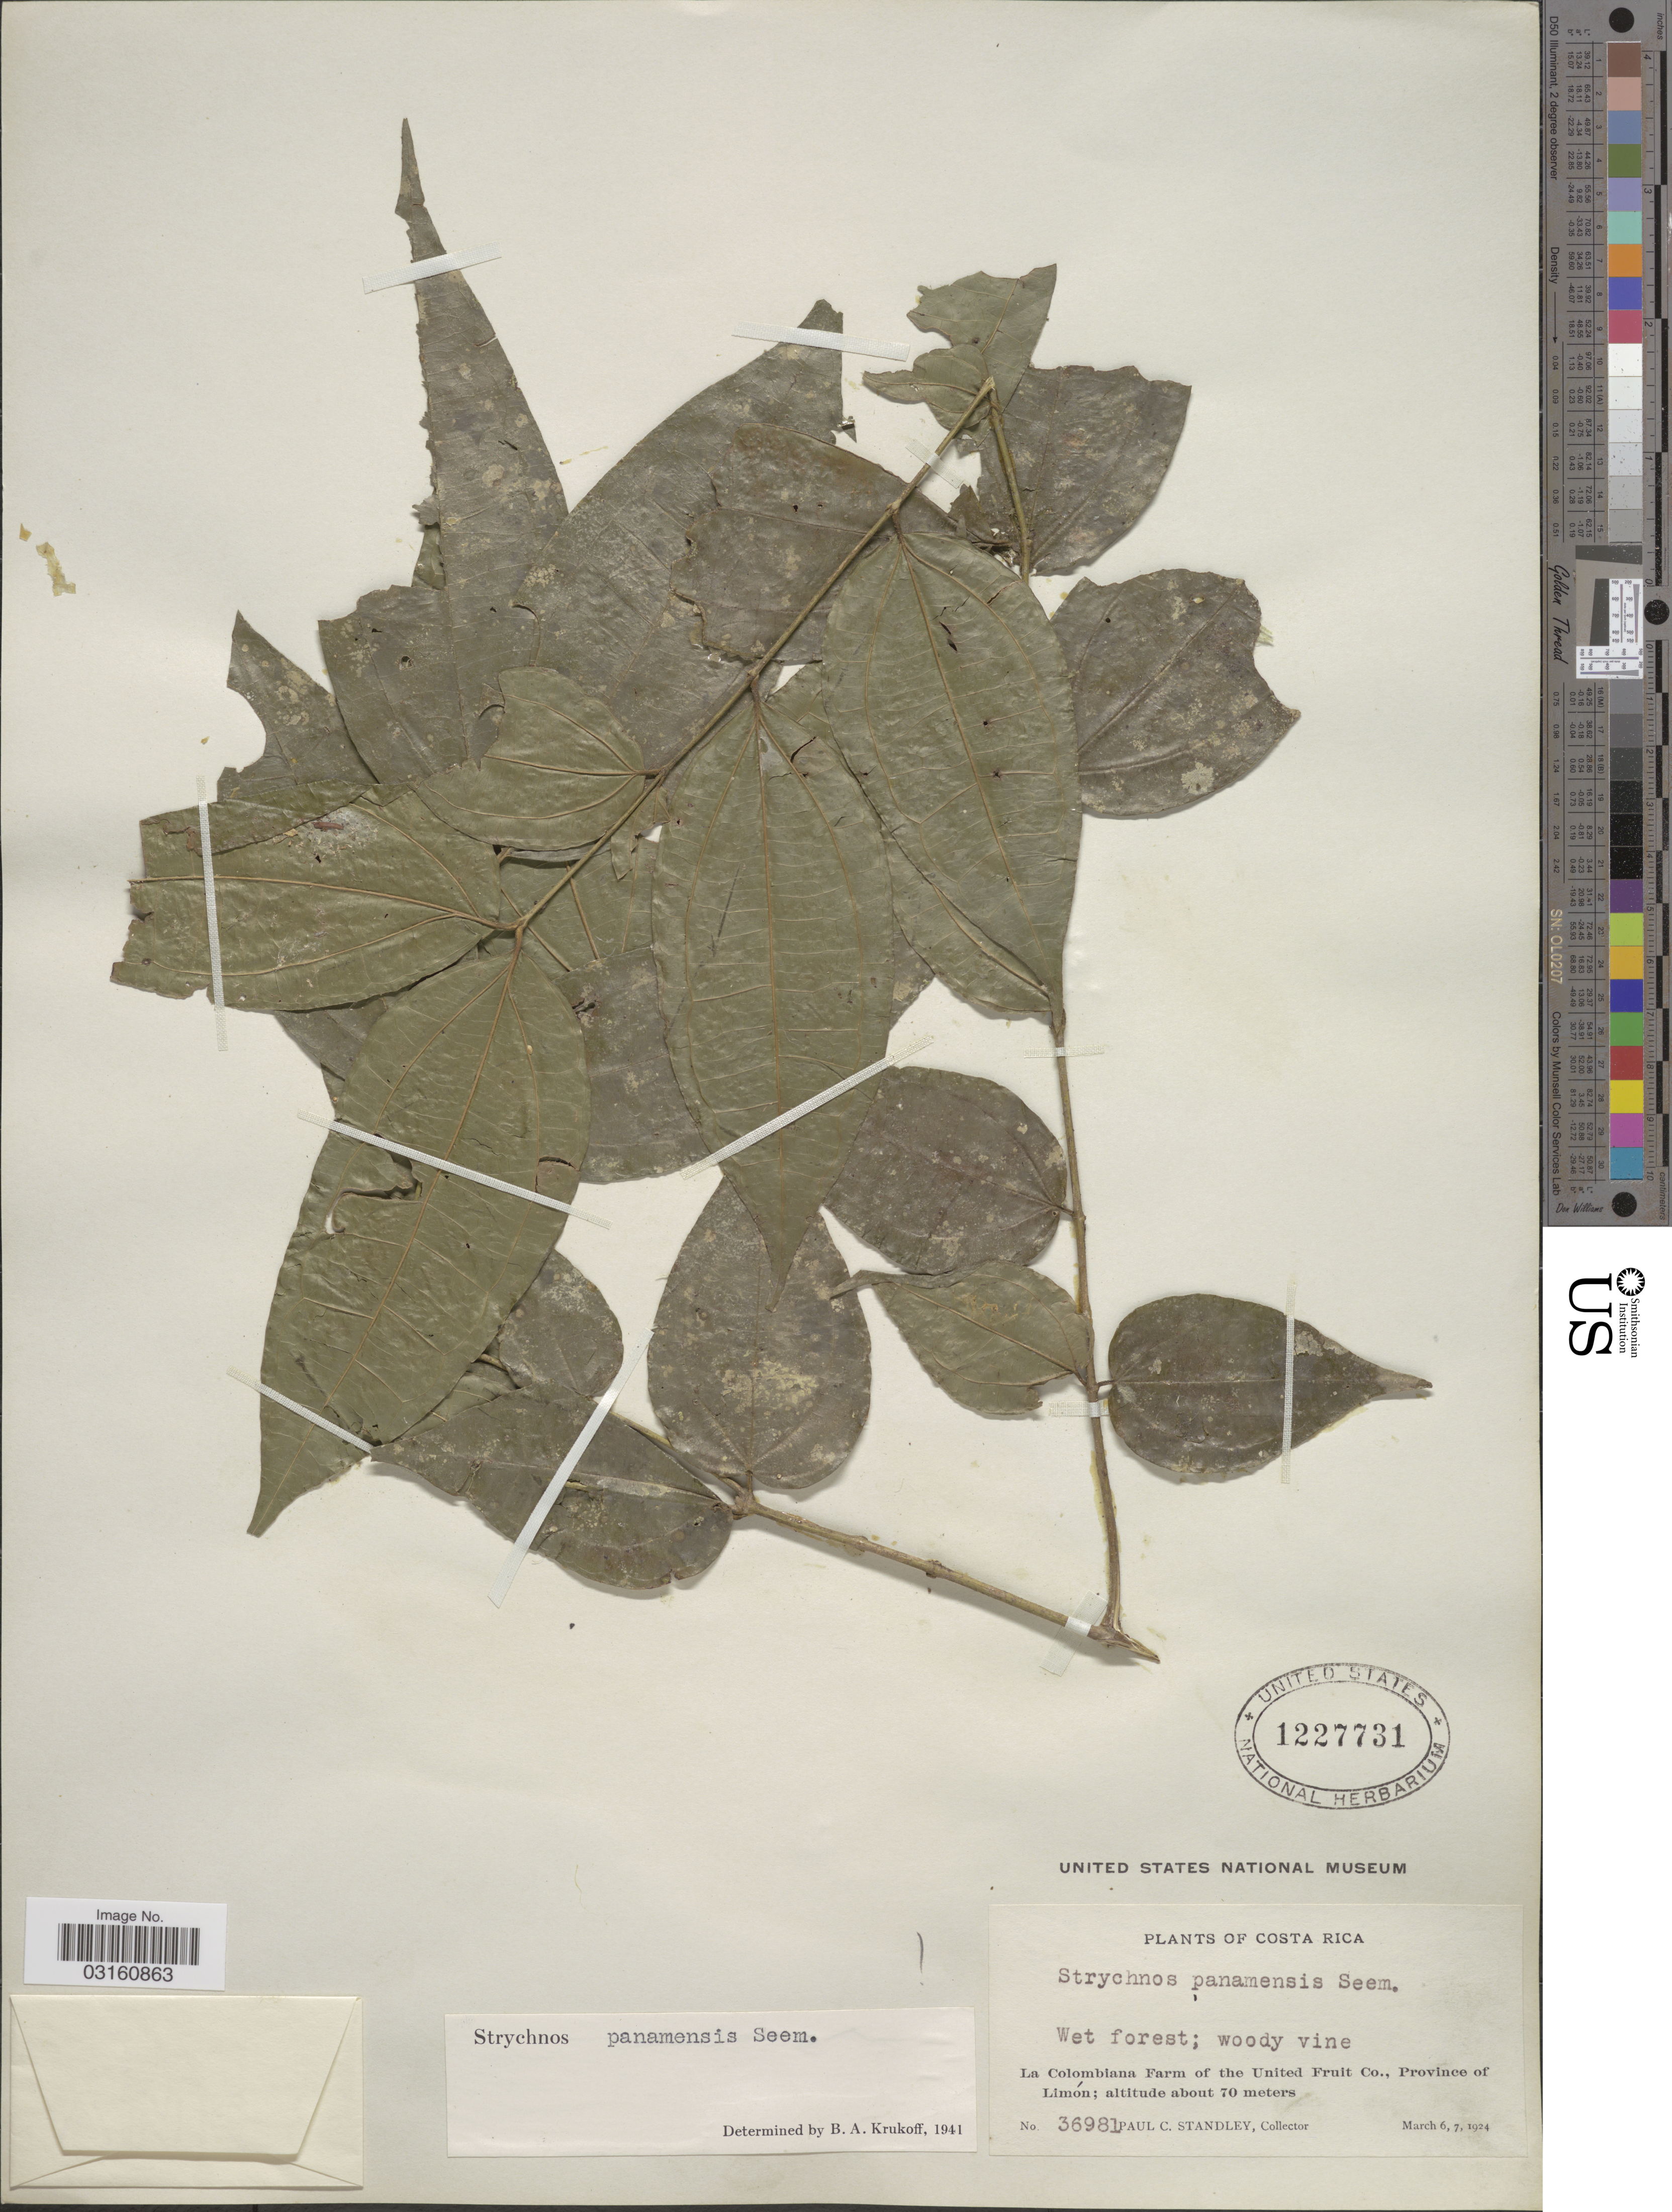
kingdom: Plantae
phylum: Tracheophyta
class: Magnoliopsida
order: Gentianales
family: Loganiaceae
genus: Strychnos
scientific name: Strychnos panamensis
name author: Seem.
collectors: P. C. Standley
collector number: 36981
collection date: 1924-03-06/1924-03-07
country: Costa Rica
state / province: Limón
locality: La Colombiana Farm of the United Fruit Co.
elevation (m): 70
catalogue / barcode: US 1227731